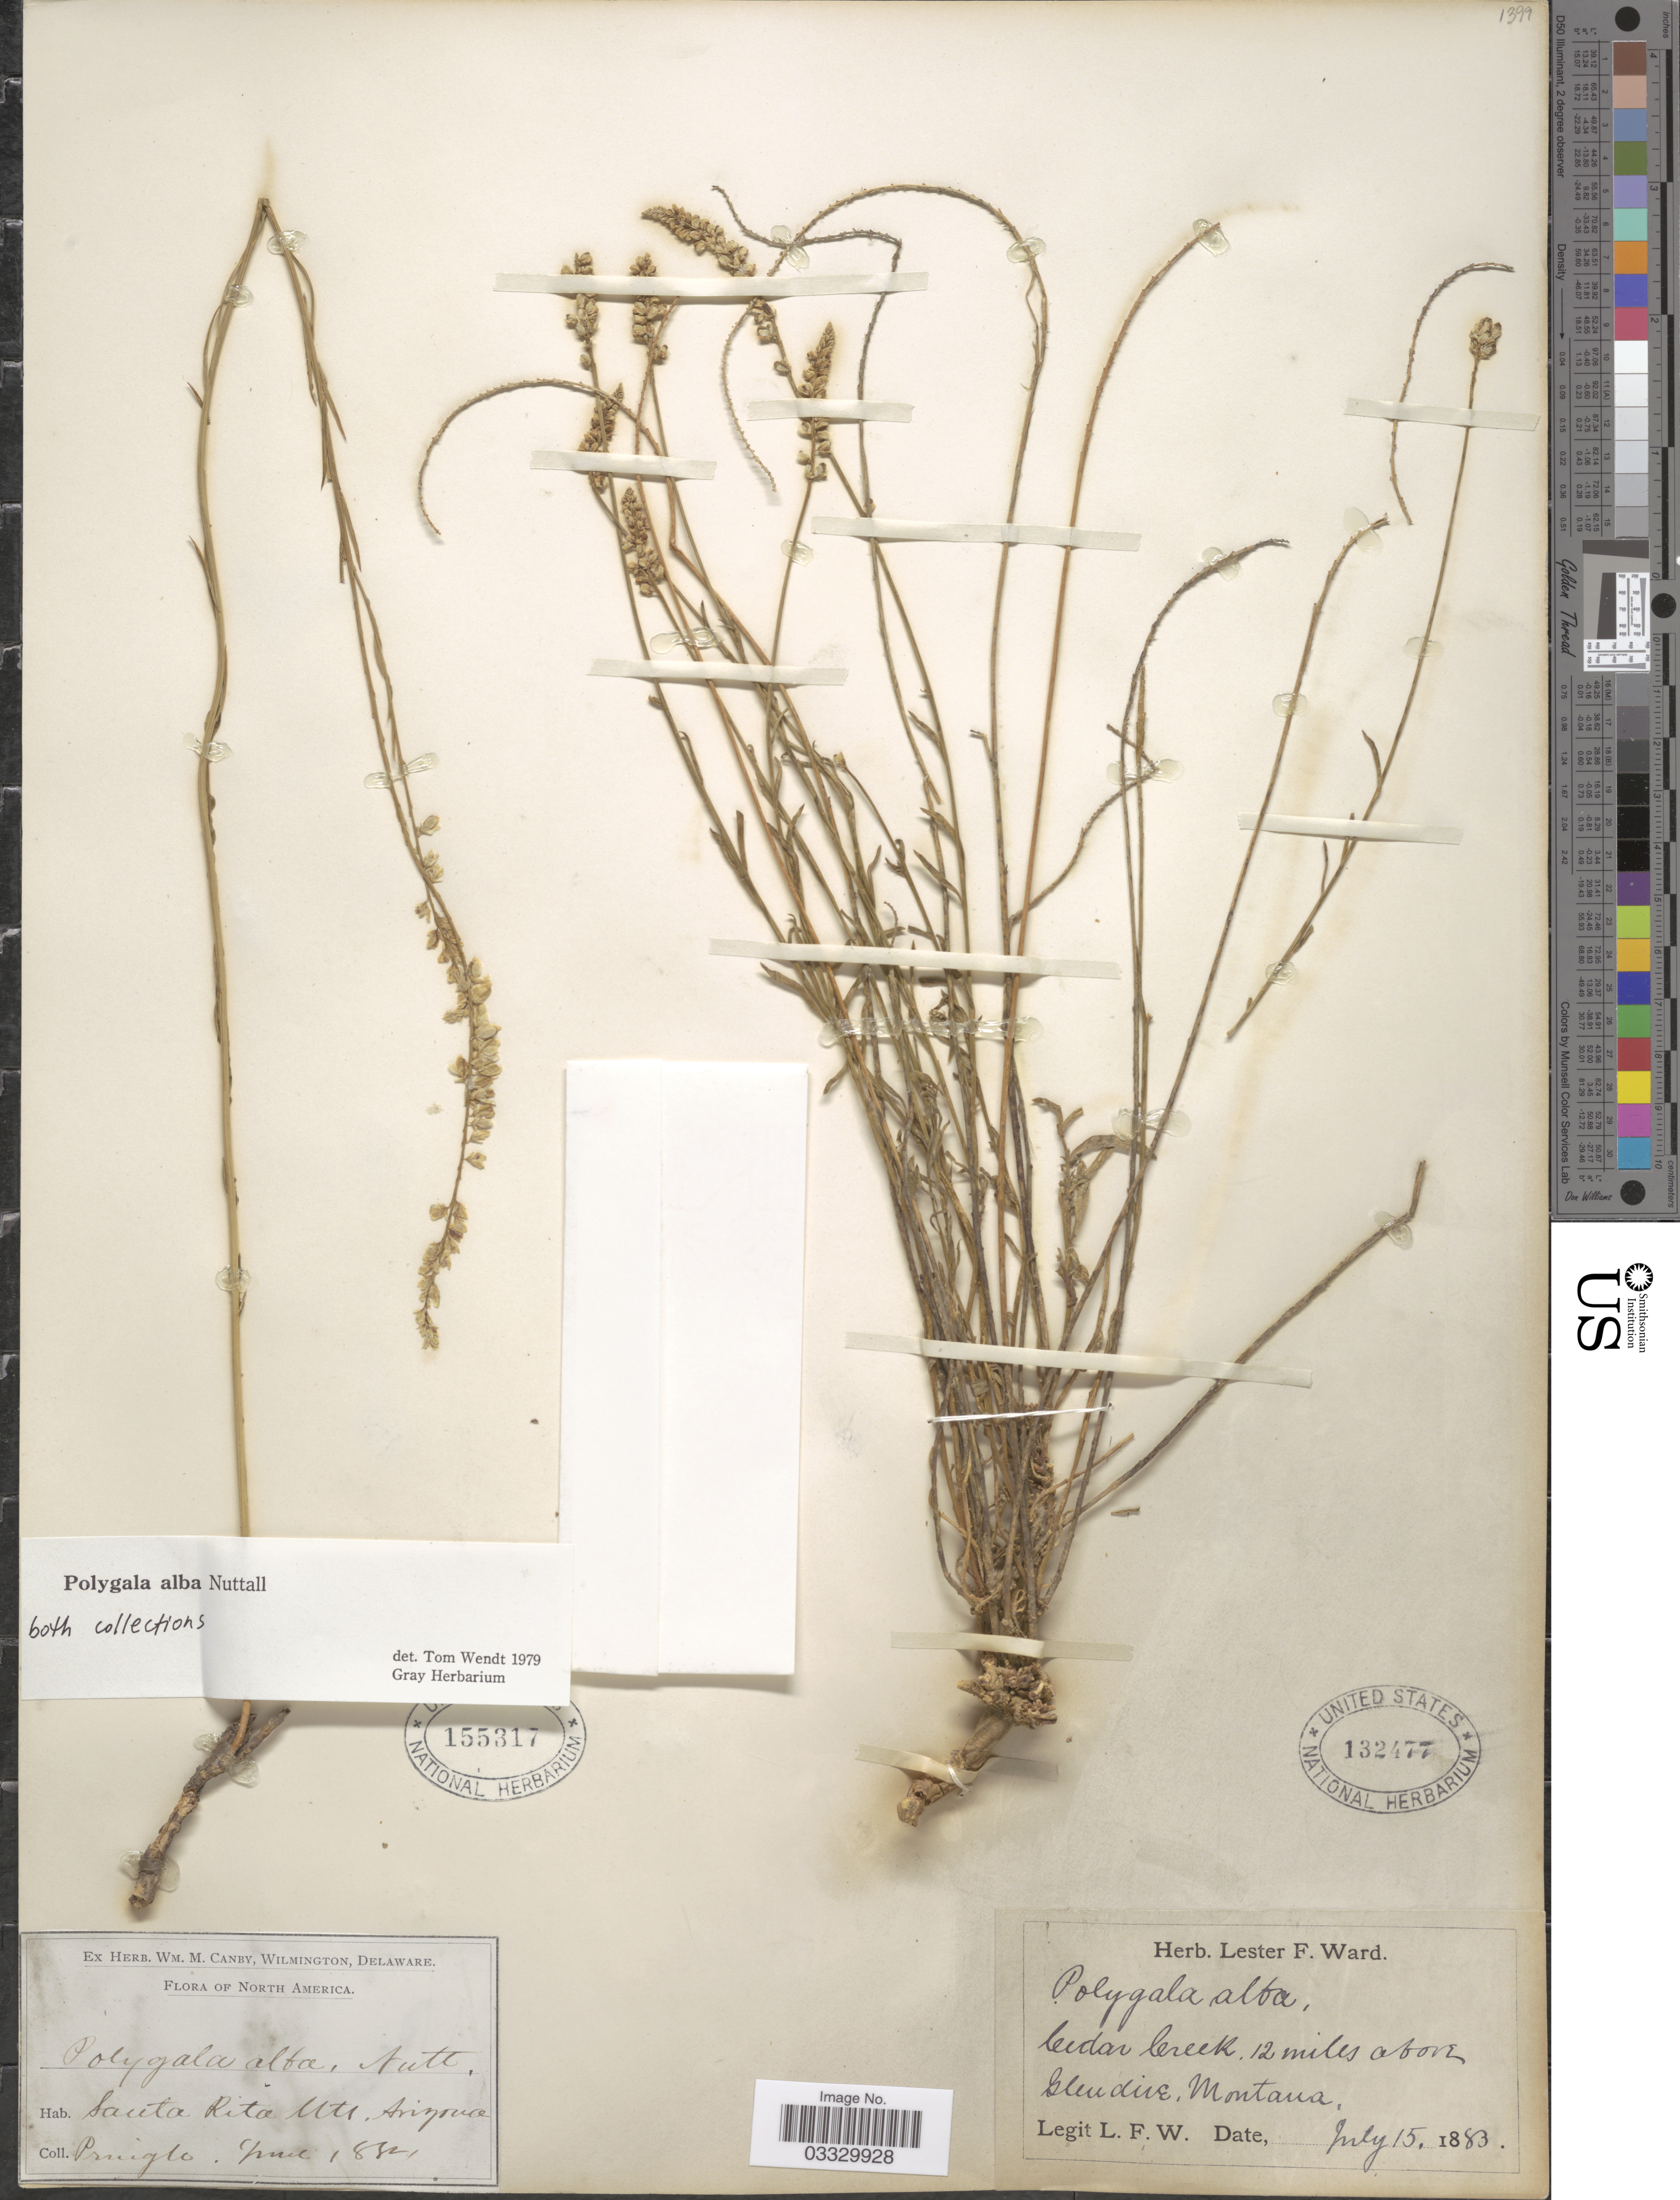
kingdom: Plantae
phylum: Tracheophyta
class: Magnoliopsida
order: Fabales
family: Polygalaceae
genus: Polygala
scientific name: Polygala alba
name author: Nutt.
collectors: -- Pringle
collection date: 1882-06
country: United States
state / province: Arizona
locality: Santa Rita Mts.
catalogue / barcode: US 155317